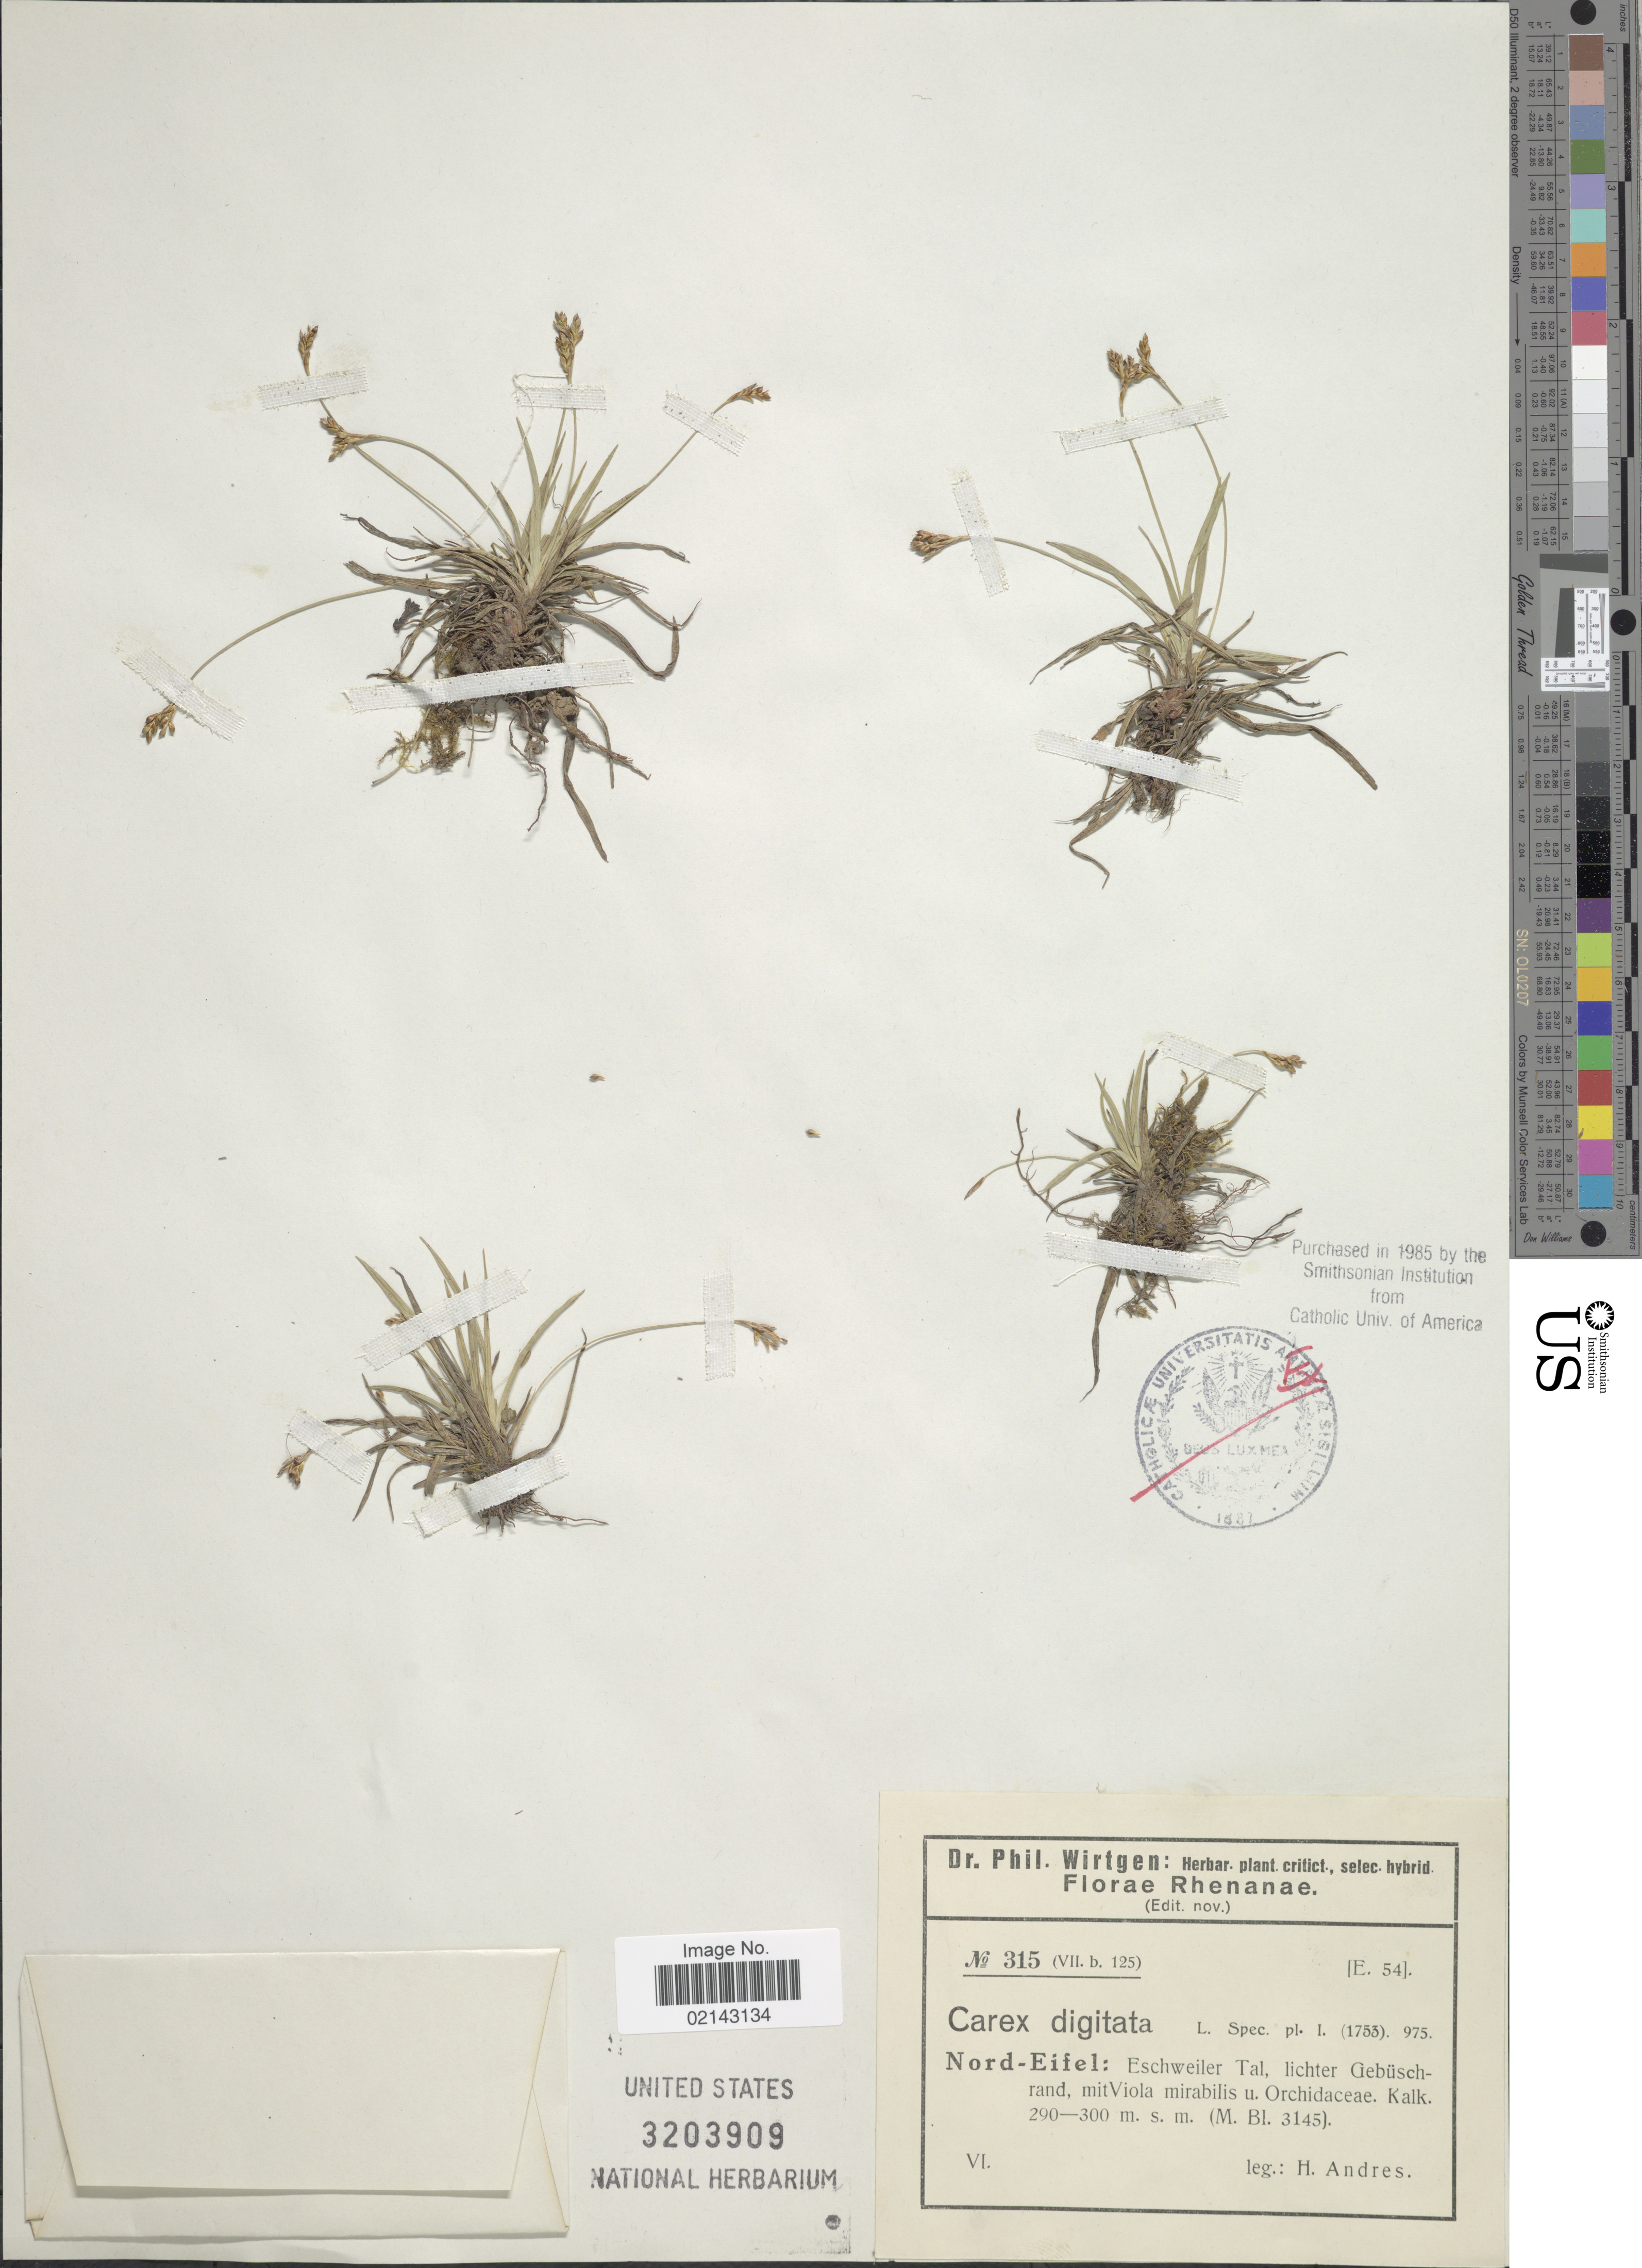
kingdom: Plantae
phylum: Tracheophyta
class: Liliopsida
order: Poales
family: Cyperaceae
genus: Carex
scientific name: Carex digitata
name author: L.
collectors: H. Andres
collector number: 315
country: Germany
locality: Rhenanae. Nord-Eifel: Eschweiler Tal, lichter Gebuschrand, mitViola mirabilis u. Orchidacaea.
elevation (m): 290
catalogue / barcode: US 3203909